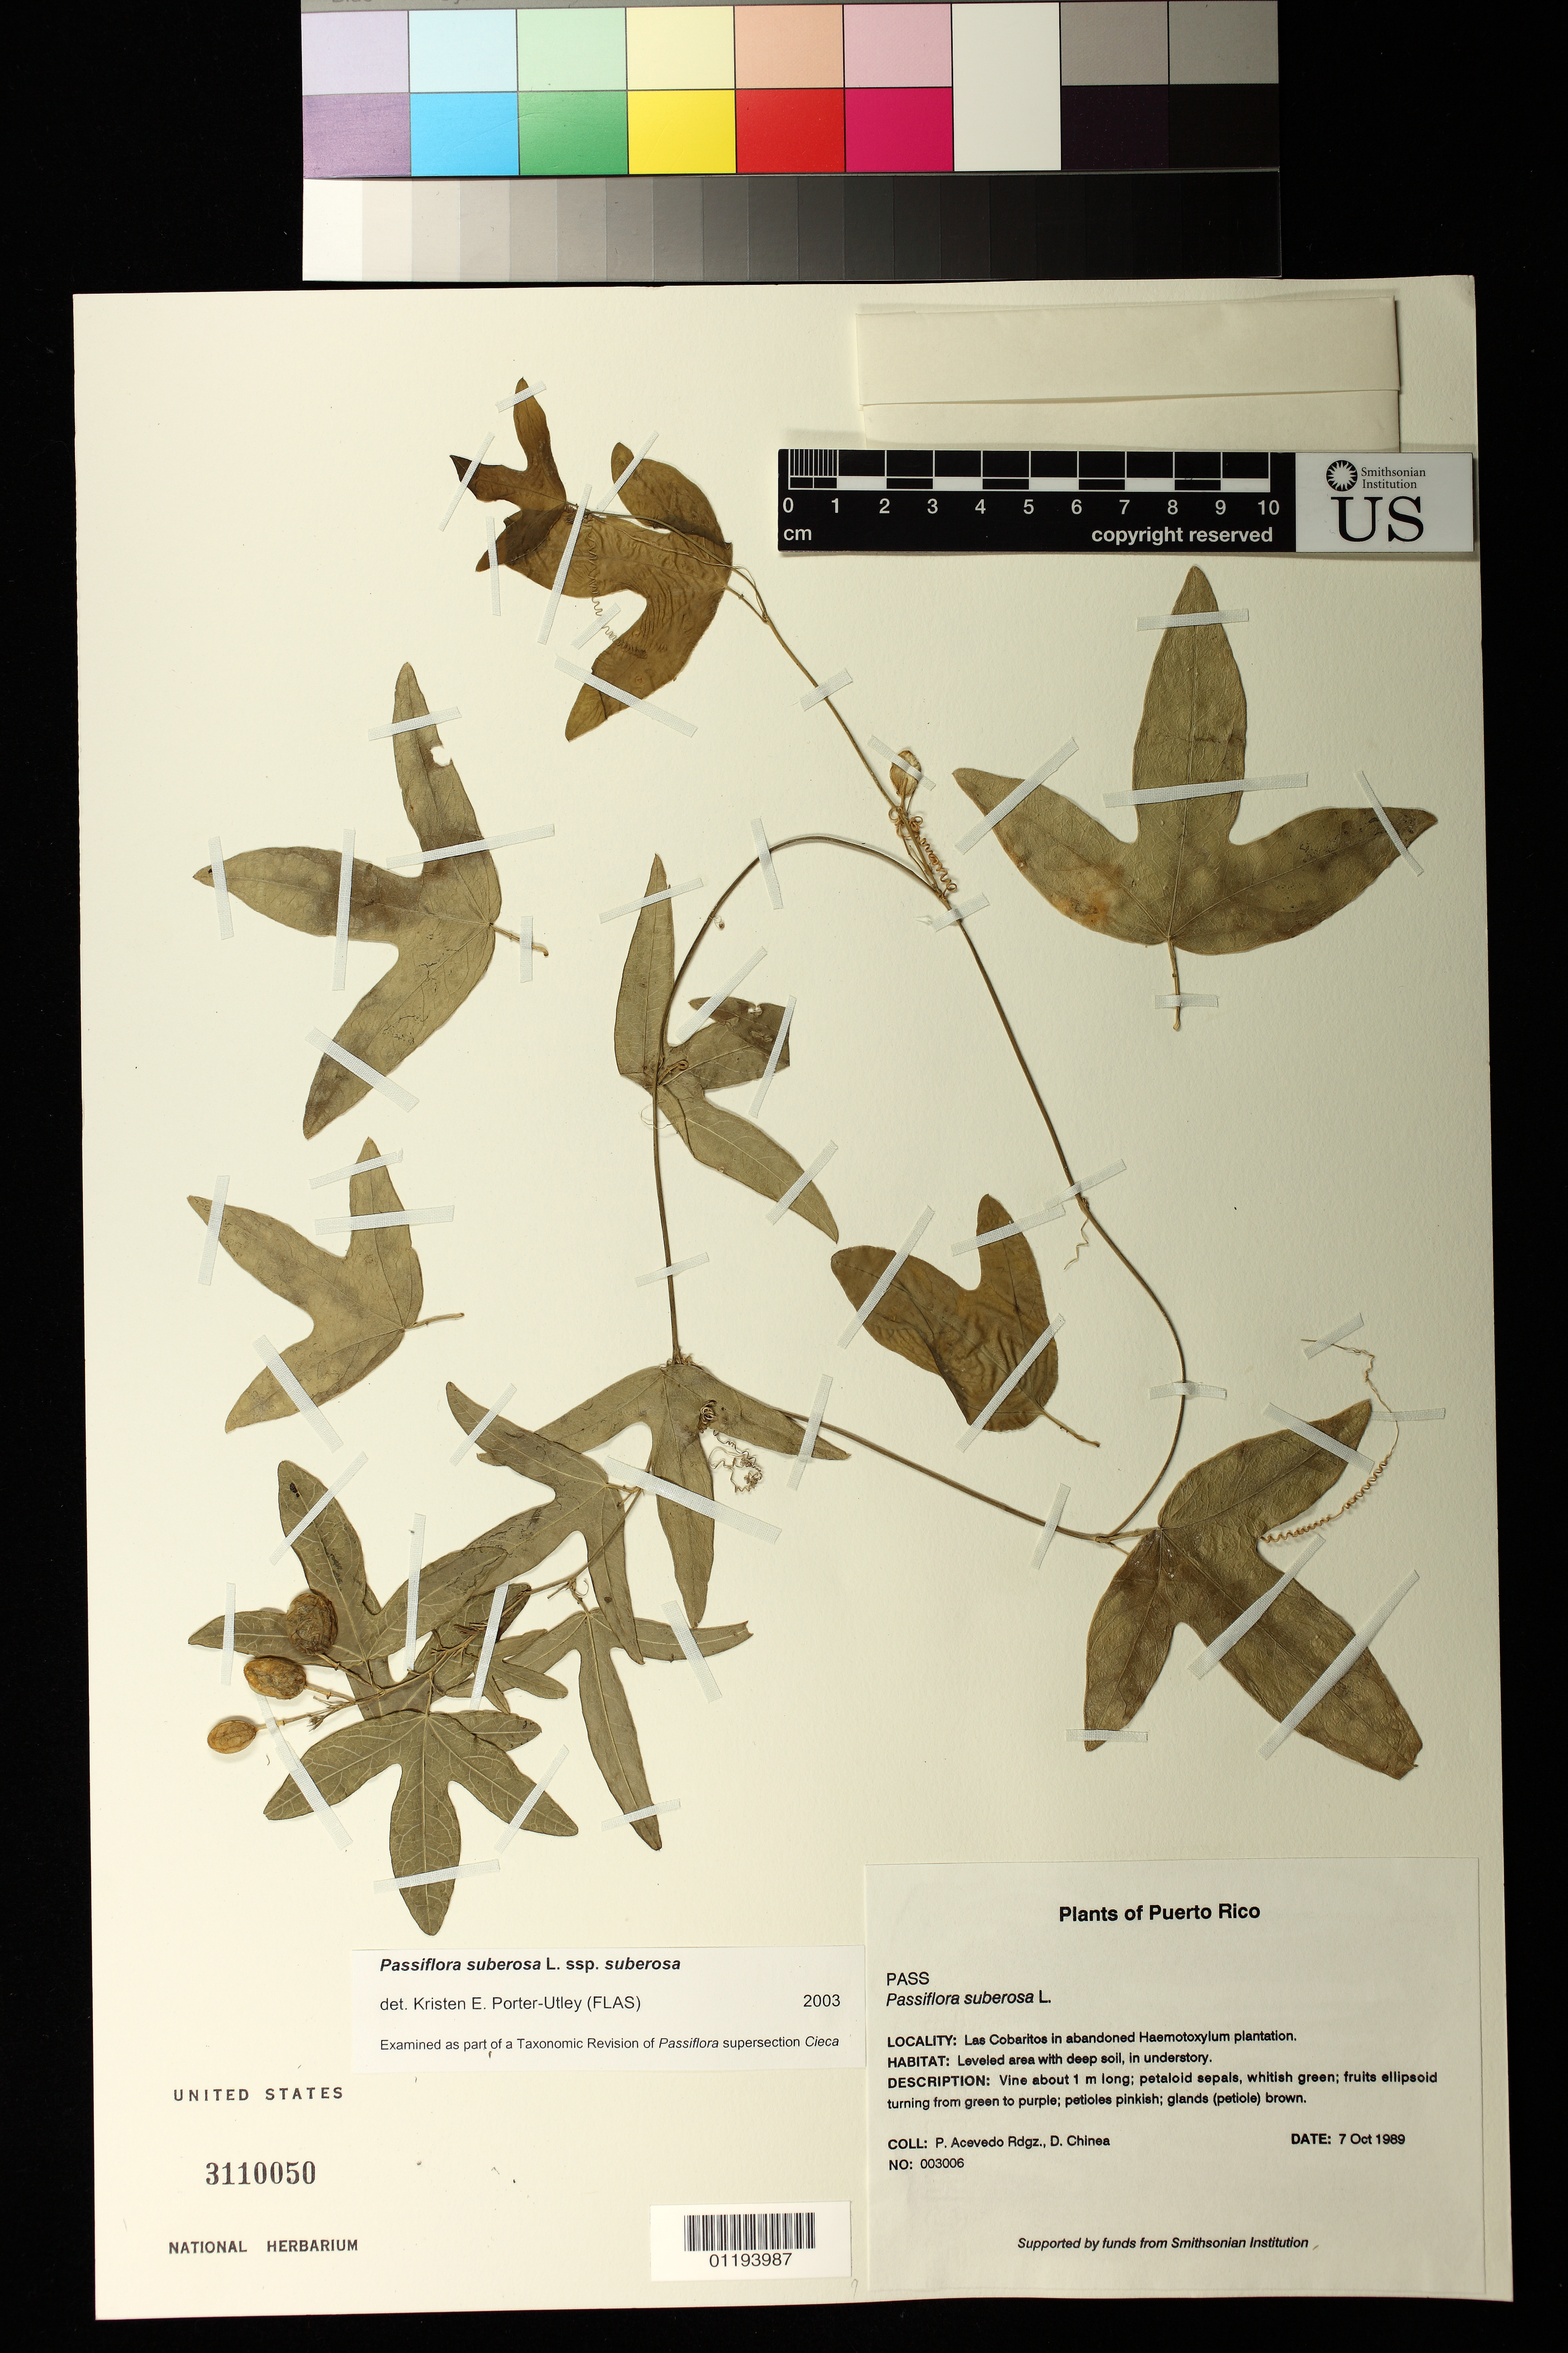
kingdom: Plantae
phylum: Tracheophyta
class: Magnoliopsida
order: Malpighiales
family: Passifloraceae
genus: Passiflora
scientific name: Passiflora suberosa subsp. suberosa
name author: L.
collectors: P. Acevedo-Rodr. & D. Chinea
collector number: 3006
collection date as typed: Oct 7 1989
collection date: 1989-10-07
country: Puerto Rico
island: Puerto Rico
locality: Las Cobaritos in abandoned Haemotoxylum plantation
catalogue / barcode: US 3110050